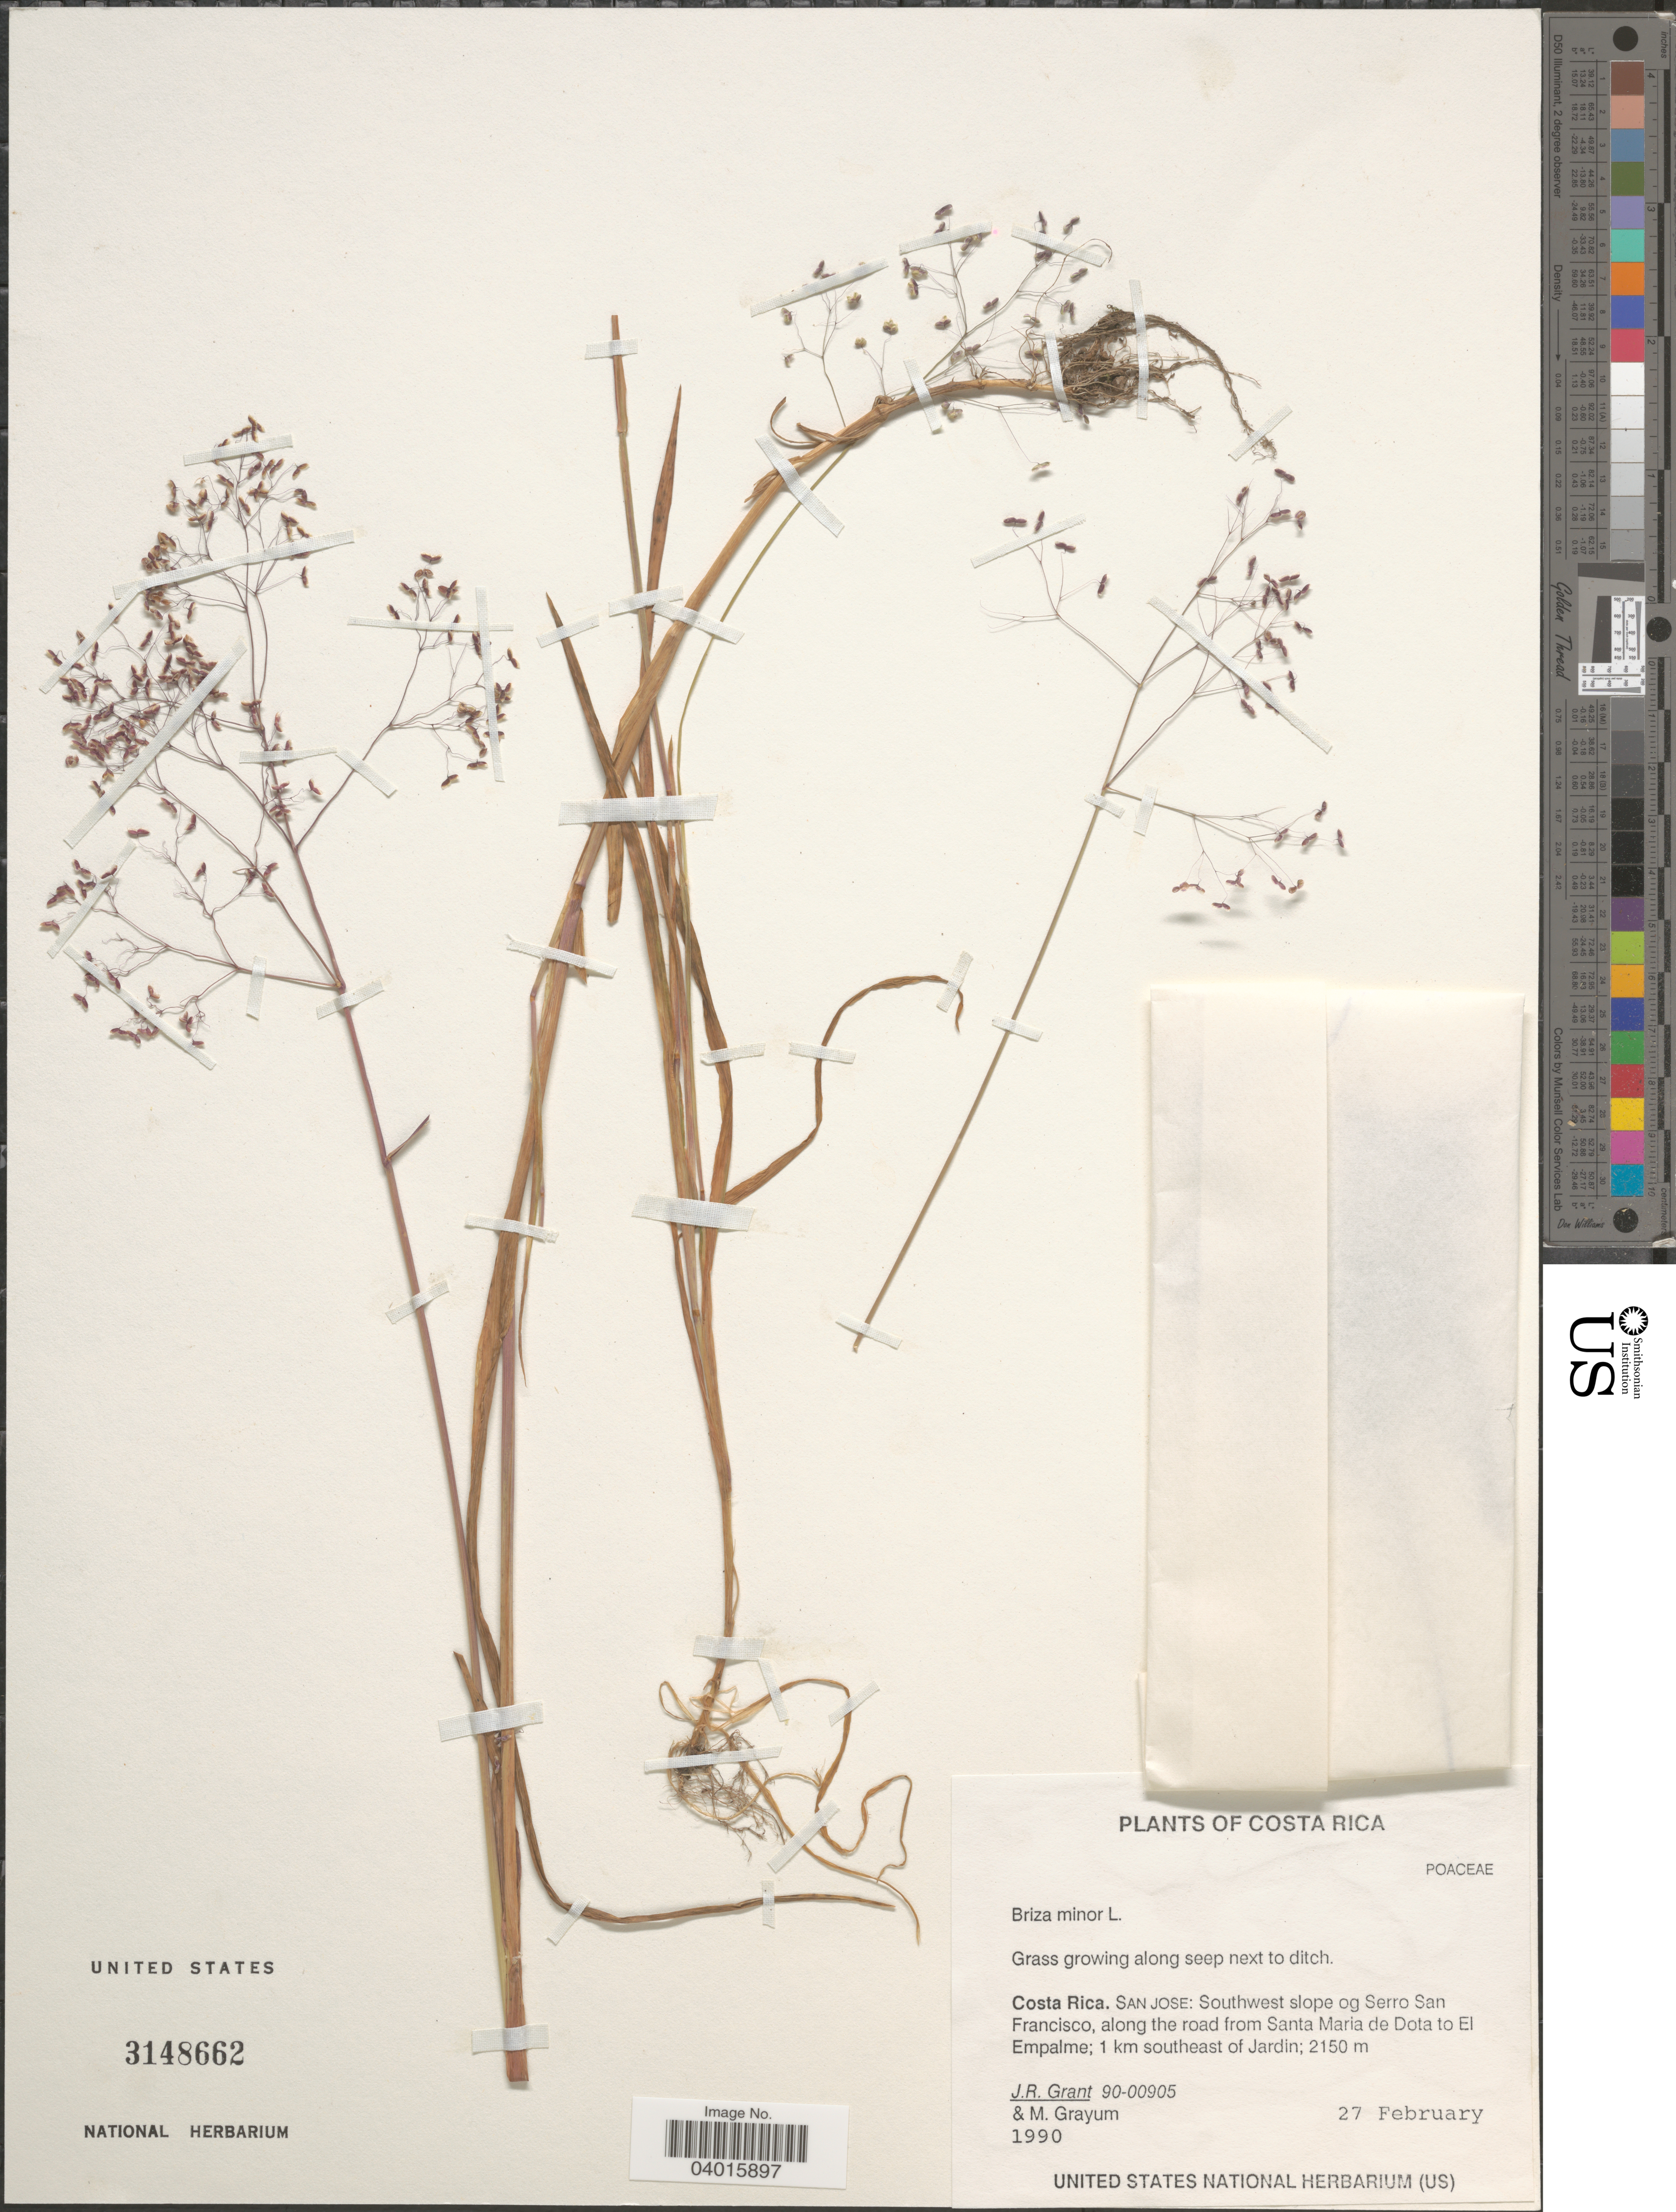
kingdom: Plantae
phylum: Tracheophyta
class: Liliopsida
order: Poales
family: Poaceae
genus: Briza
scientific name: Briza minor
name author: L.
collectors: J. Grant & M. H. Grayum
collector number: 90-00905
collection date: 1990-02-27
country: Costa Rica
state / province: San José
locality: Southwest slope og Serro San Francisco, along the road from Santa Maria de Dota to El Empalme; 1 km southeast of Jardin.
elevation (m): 2150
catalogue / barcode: US 3148662